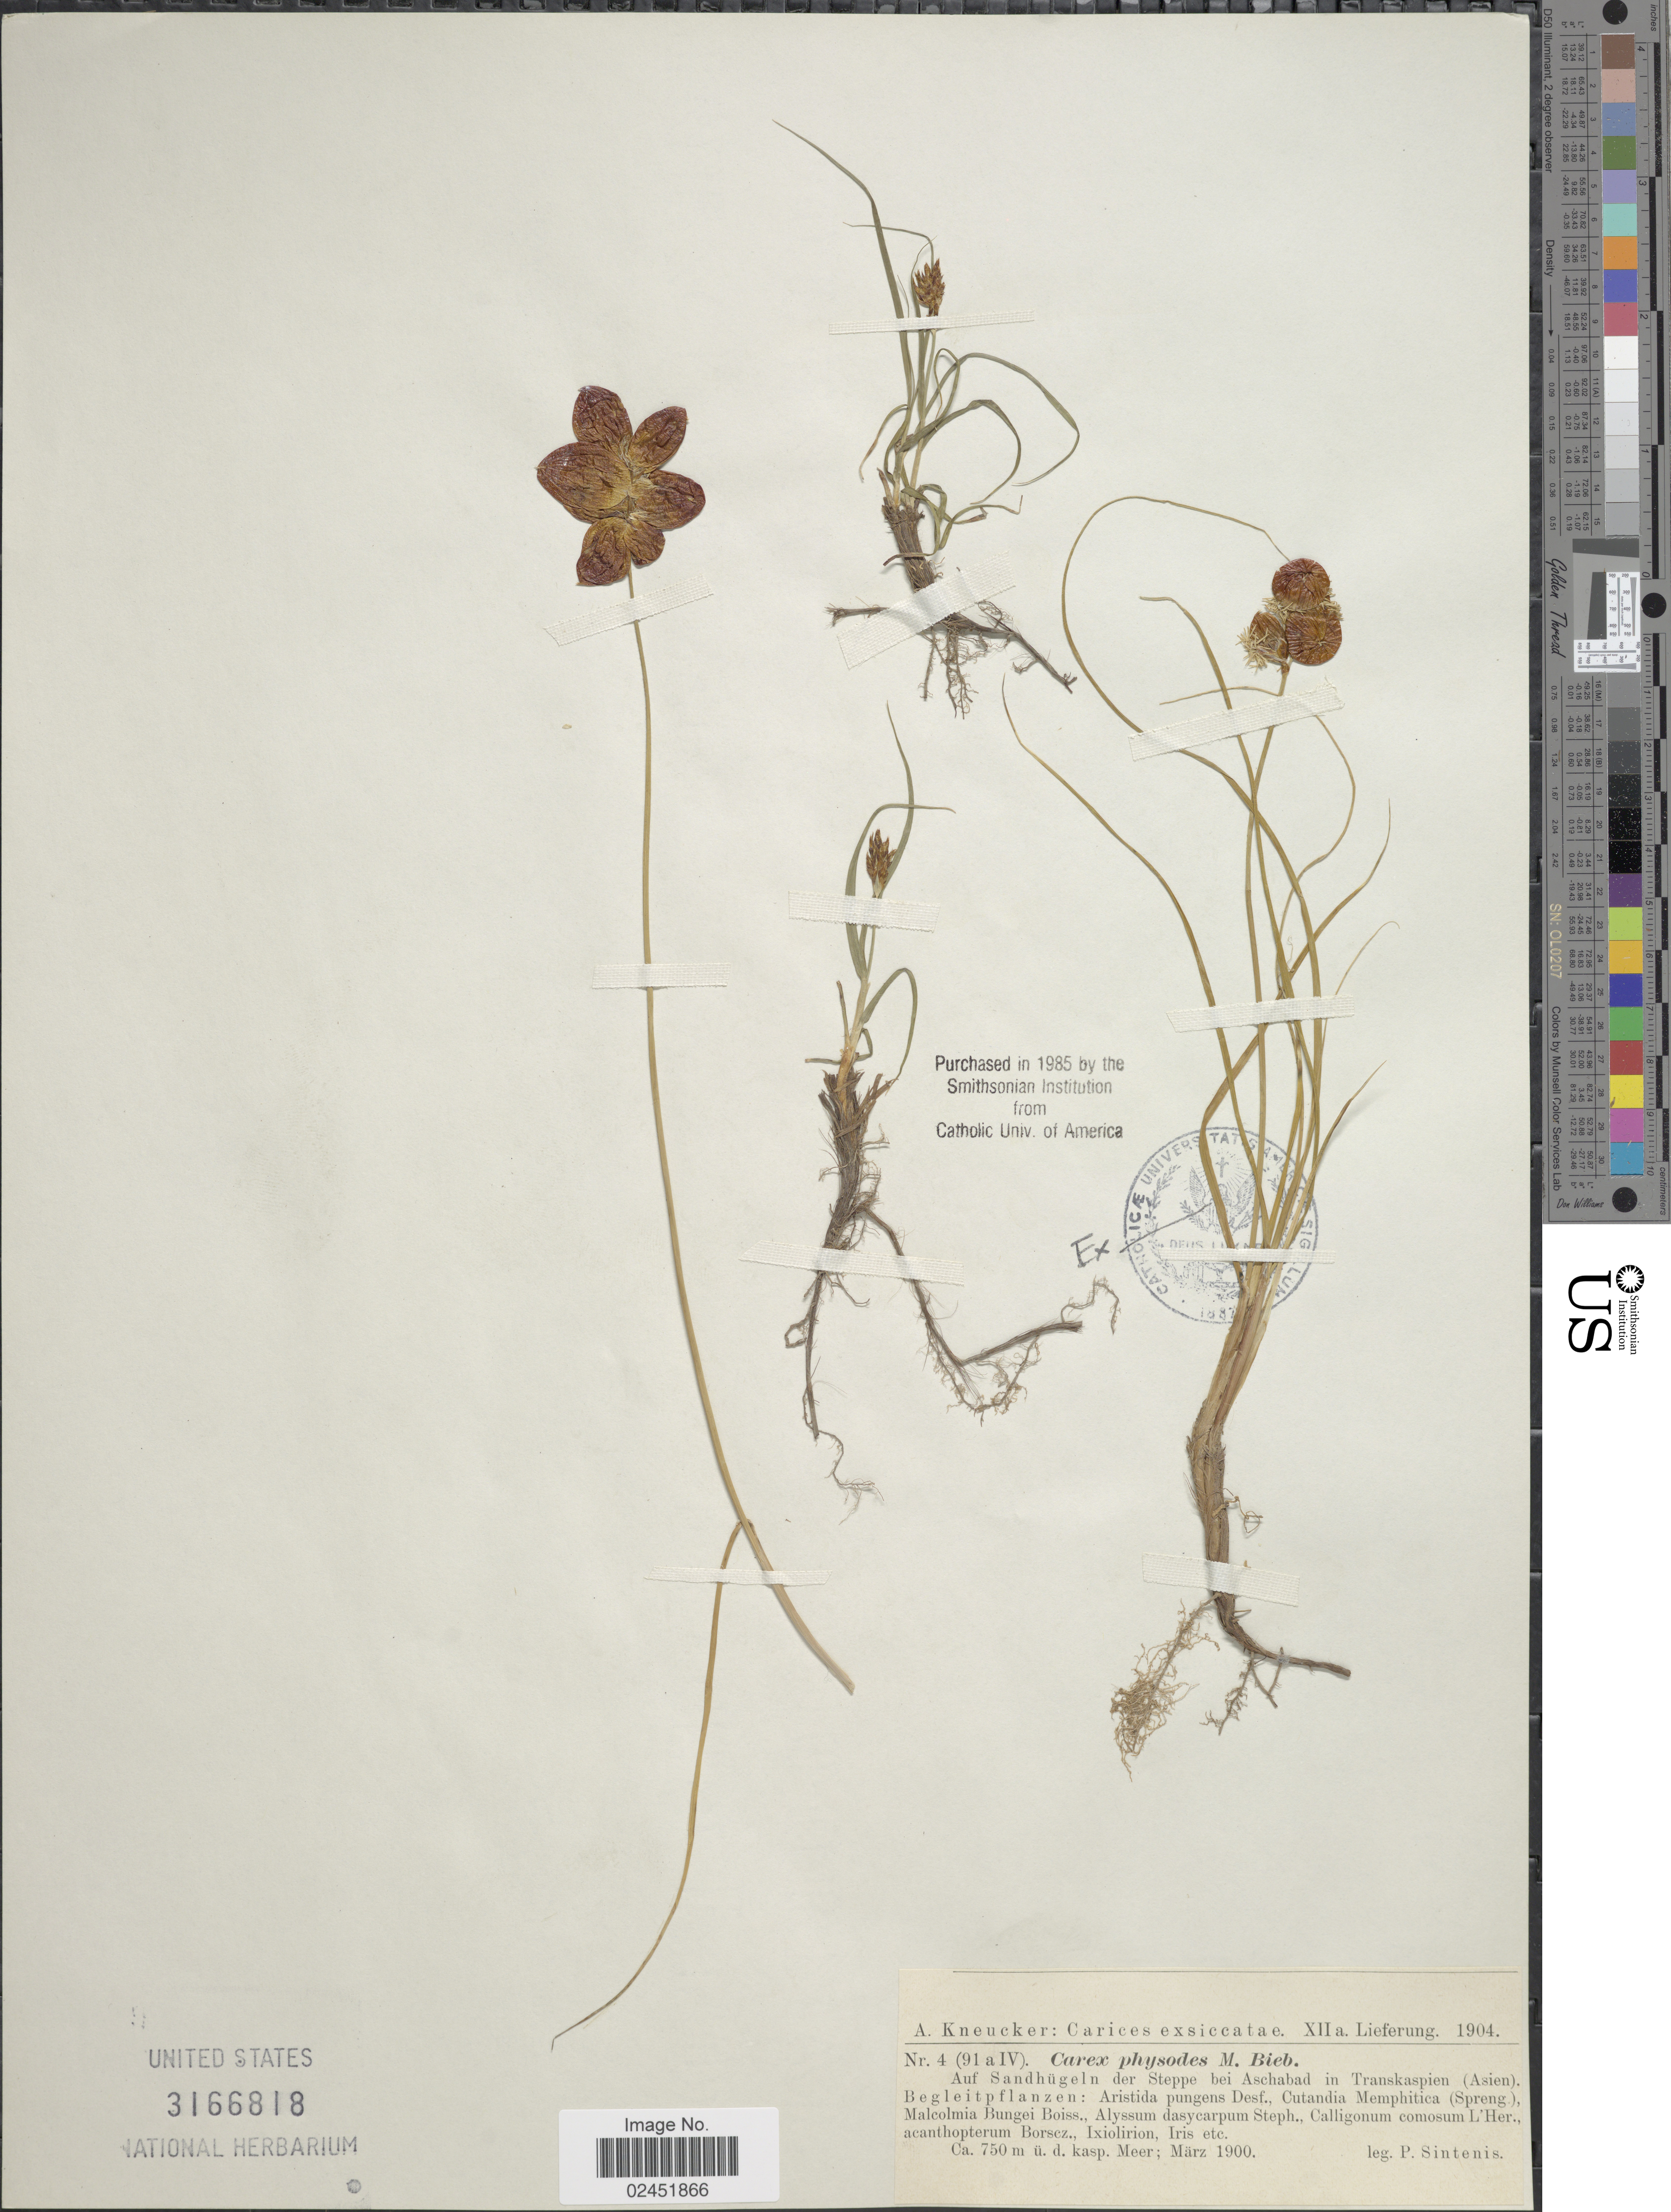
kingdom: Plantae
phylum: Tracheophyta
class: Liliopsida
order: Poales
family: Cyperaceae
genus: Carex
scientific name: Carex physodes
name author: M. Bieb.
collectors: P. Sintenis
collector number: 4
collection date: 1900-03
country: Turkmenistan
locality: Auf Sandhugeln der Steppe bei Aschabad in Transkaspien (Asien).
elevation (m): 750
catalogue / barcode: US 3166818